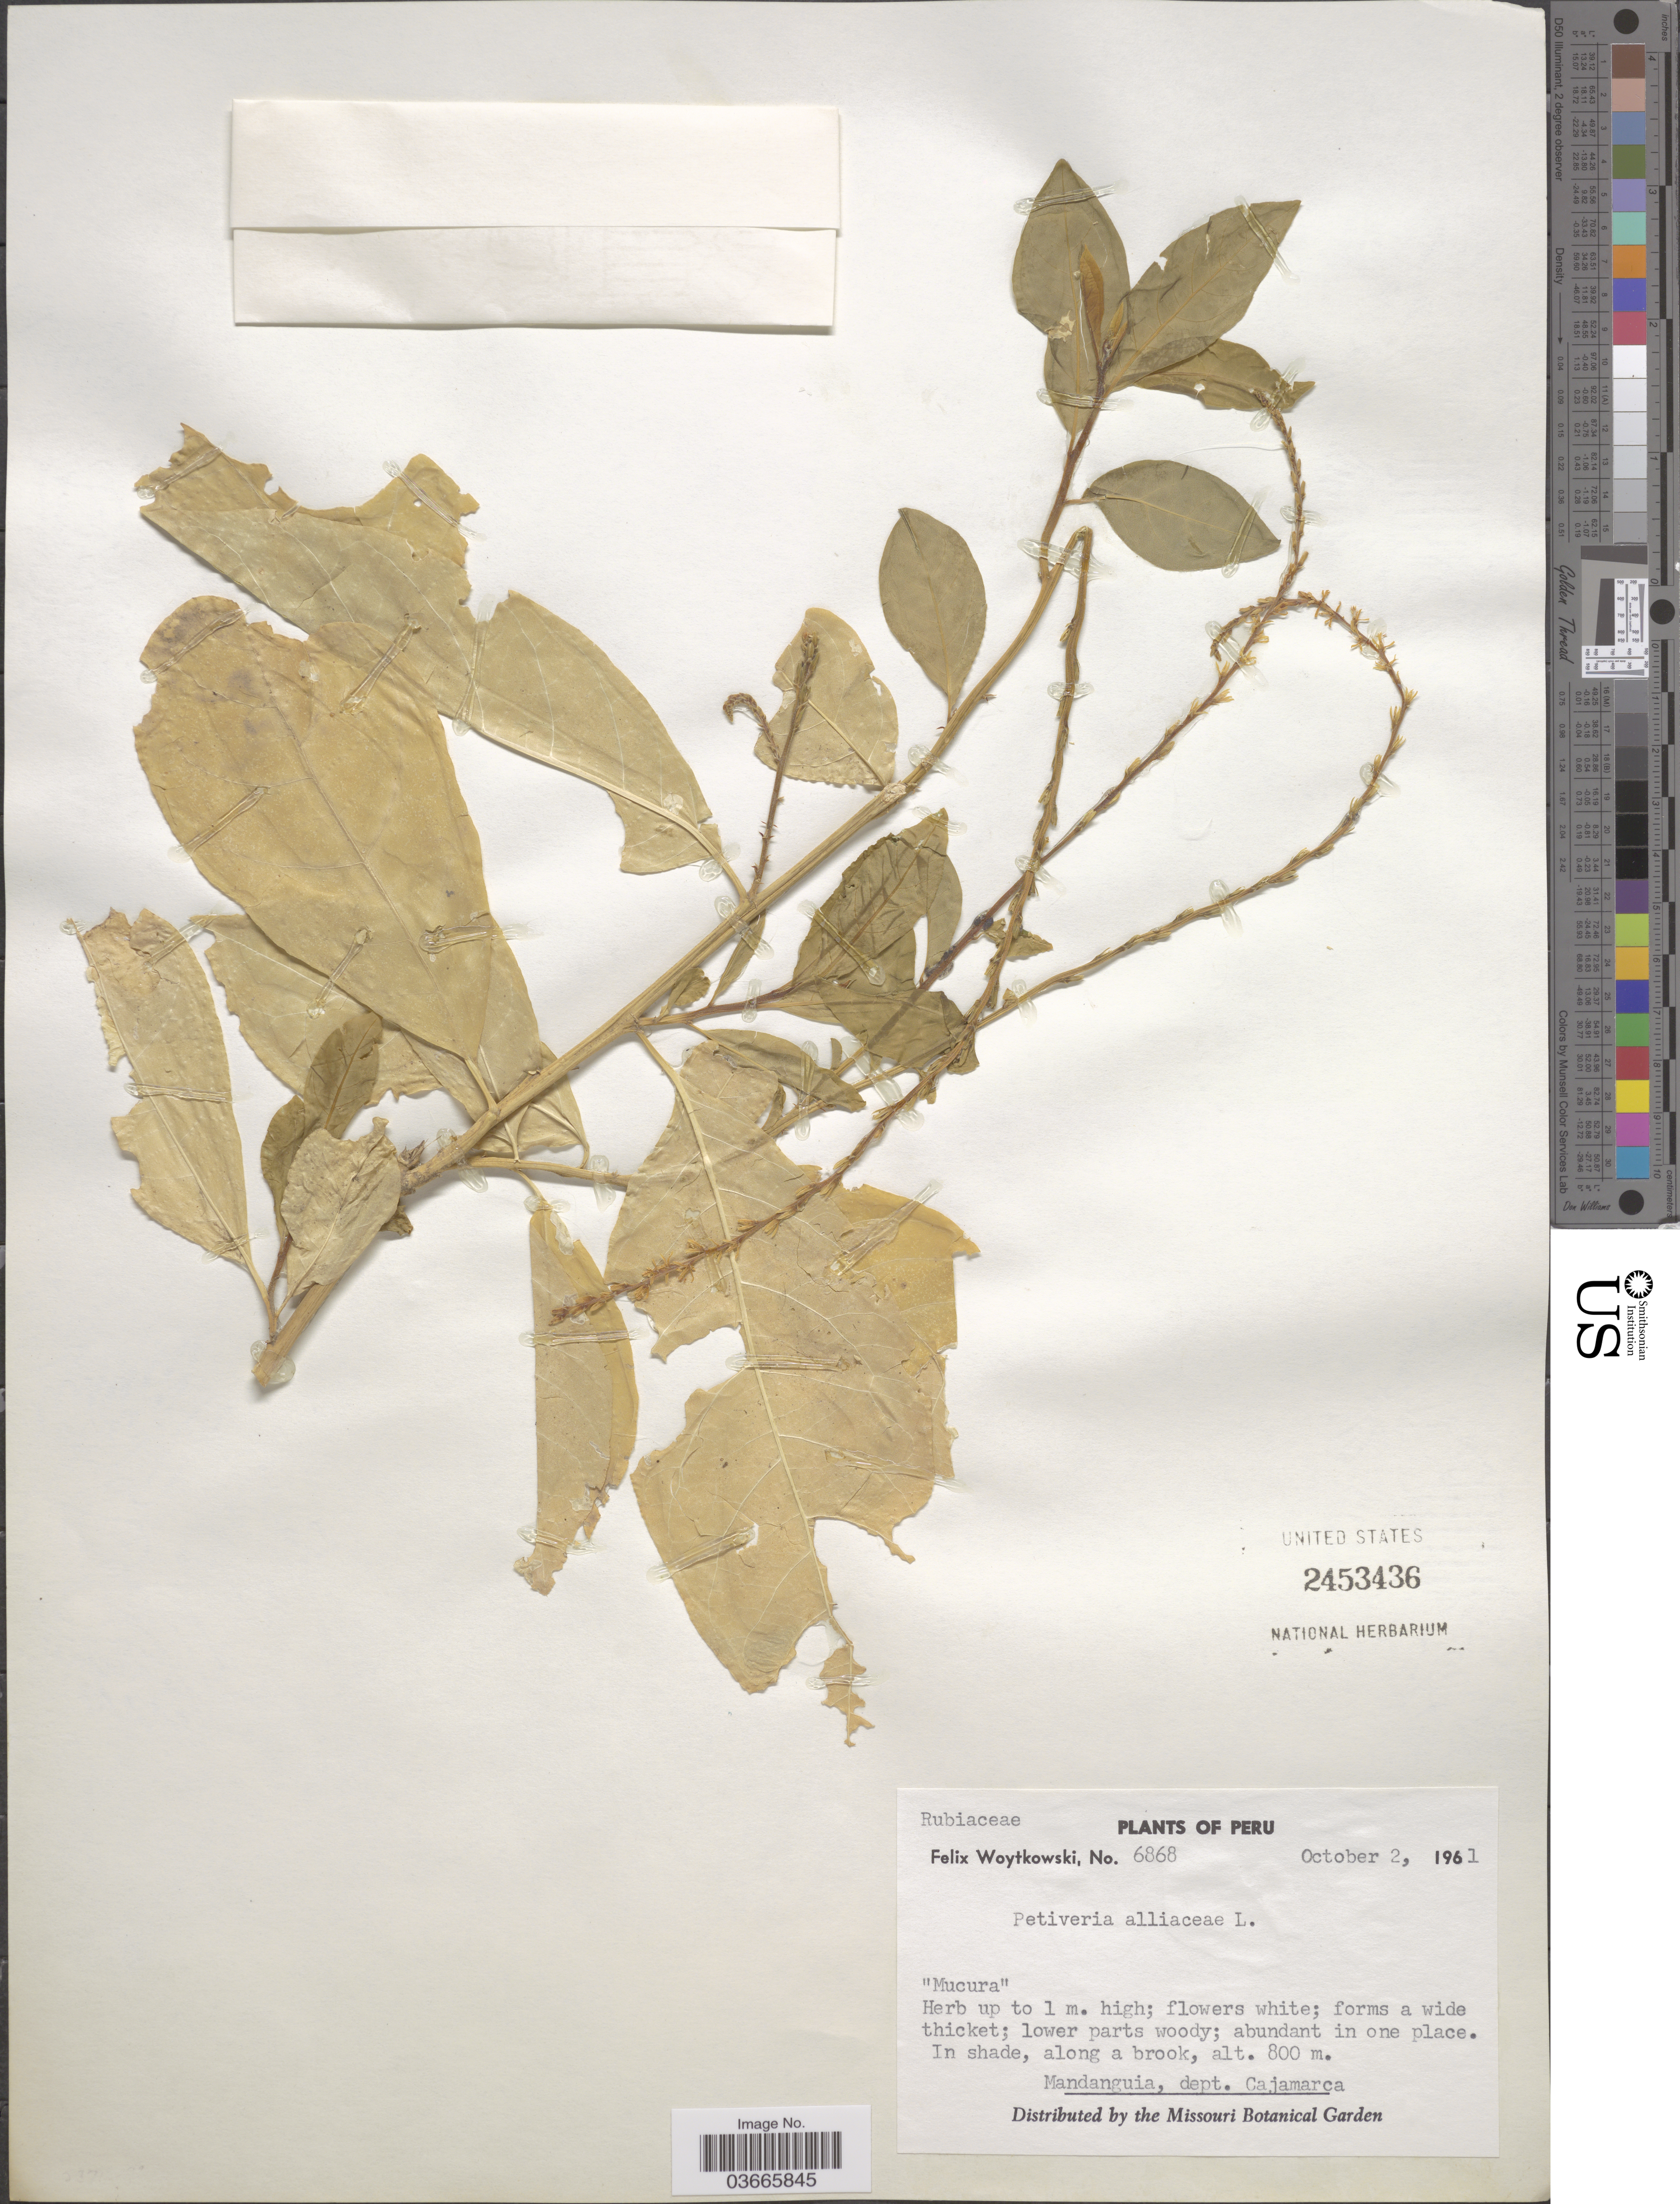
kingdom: Plantae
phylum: Tracheophyta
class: Magnoliopsida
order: Caryophyllales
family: Phytolaccaceae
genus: Petiveria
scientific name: Petiveria alliacea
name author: L.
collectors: F. Woytkowski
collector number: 6868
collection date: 1961-10-02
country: Peru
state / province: Cajamarca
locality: Mandaguia. dept. Cajamarca.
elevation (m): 800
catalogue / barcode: US 2453436